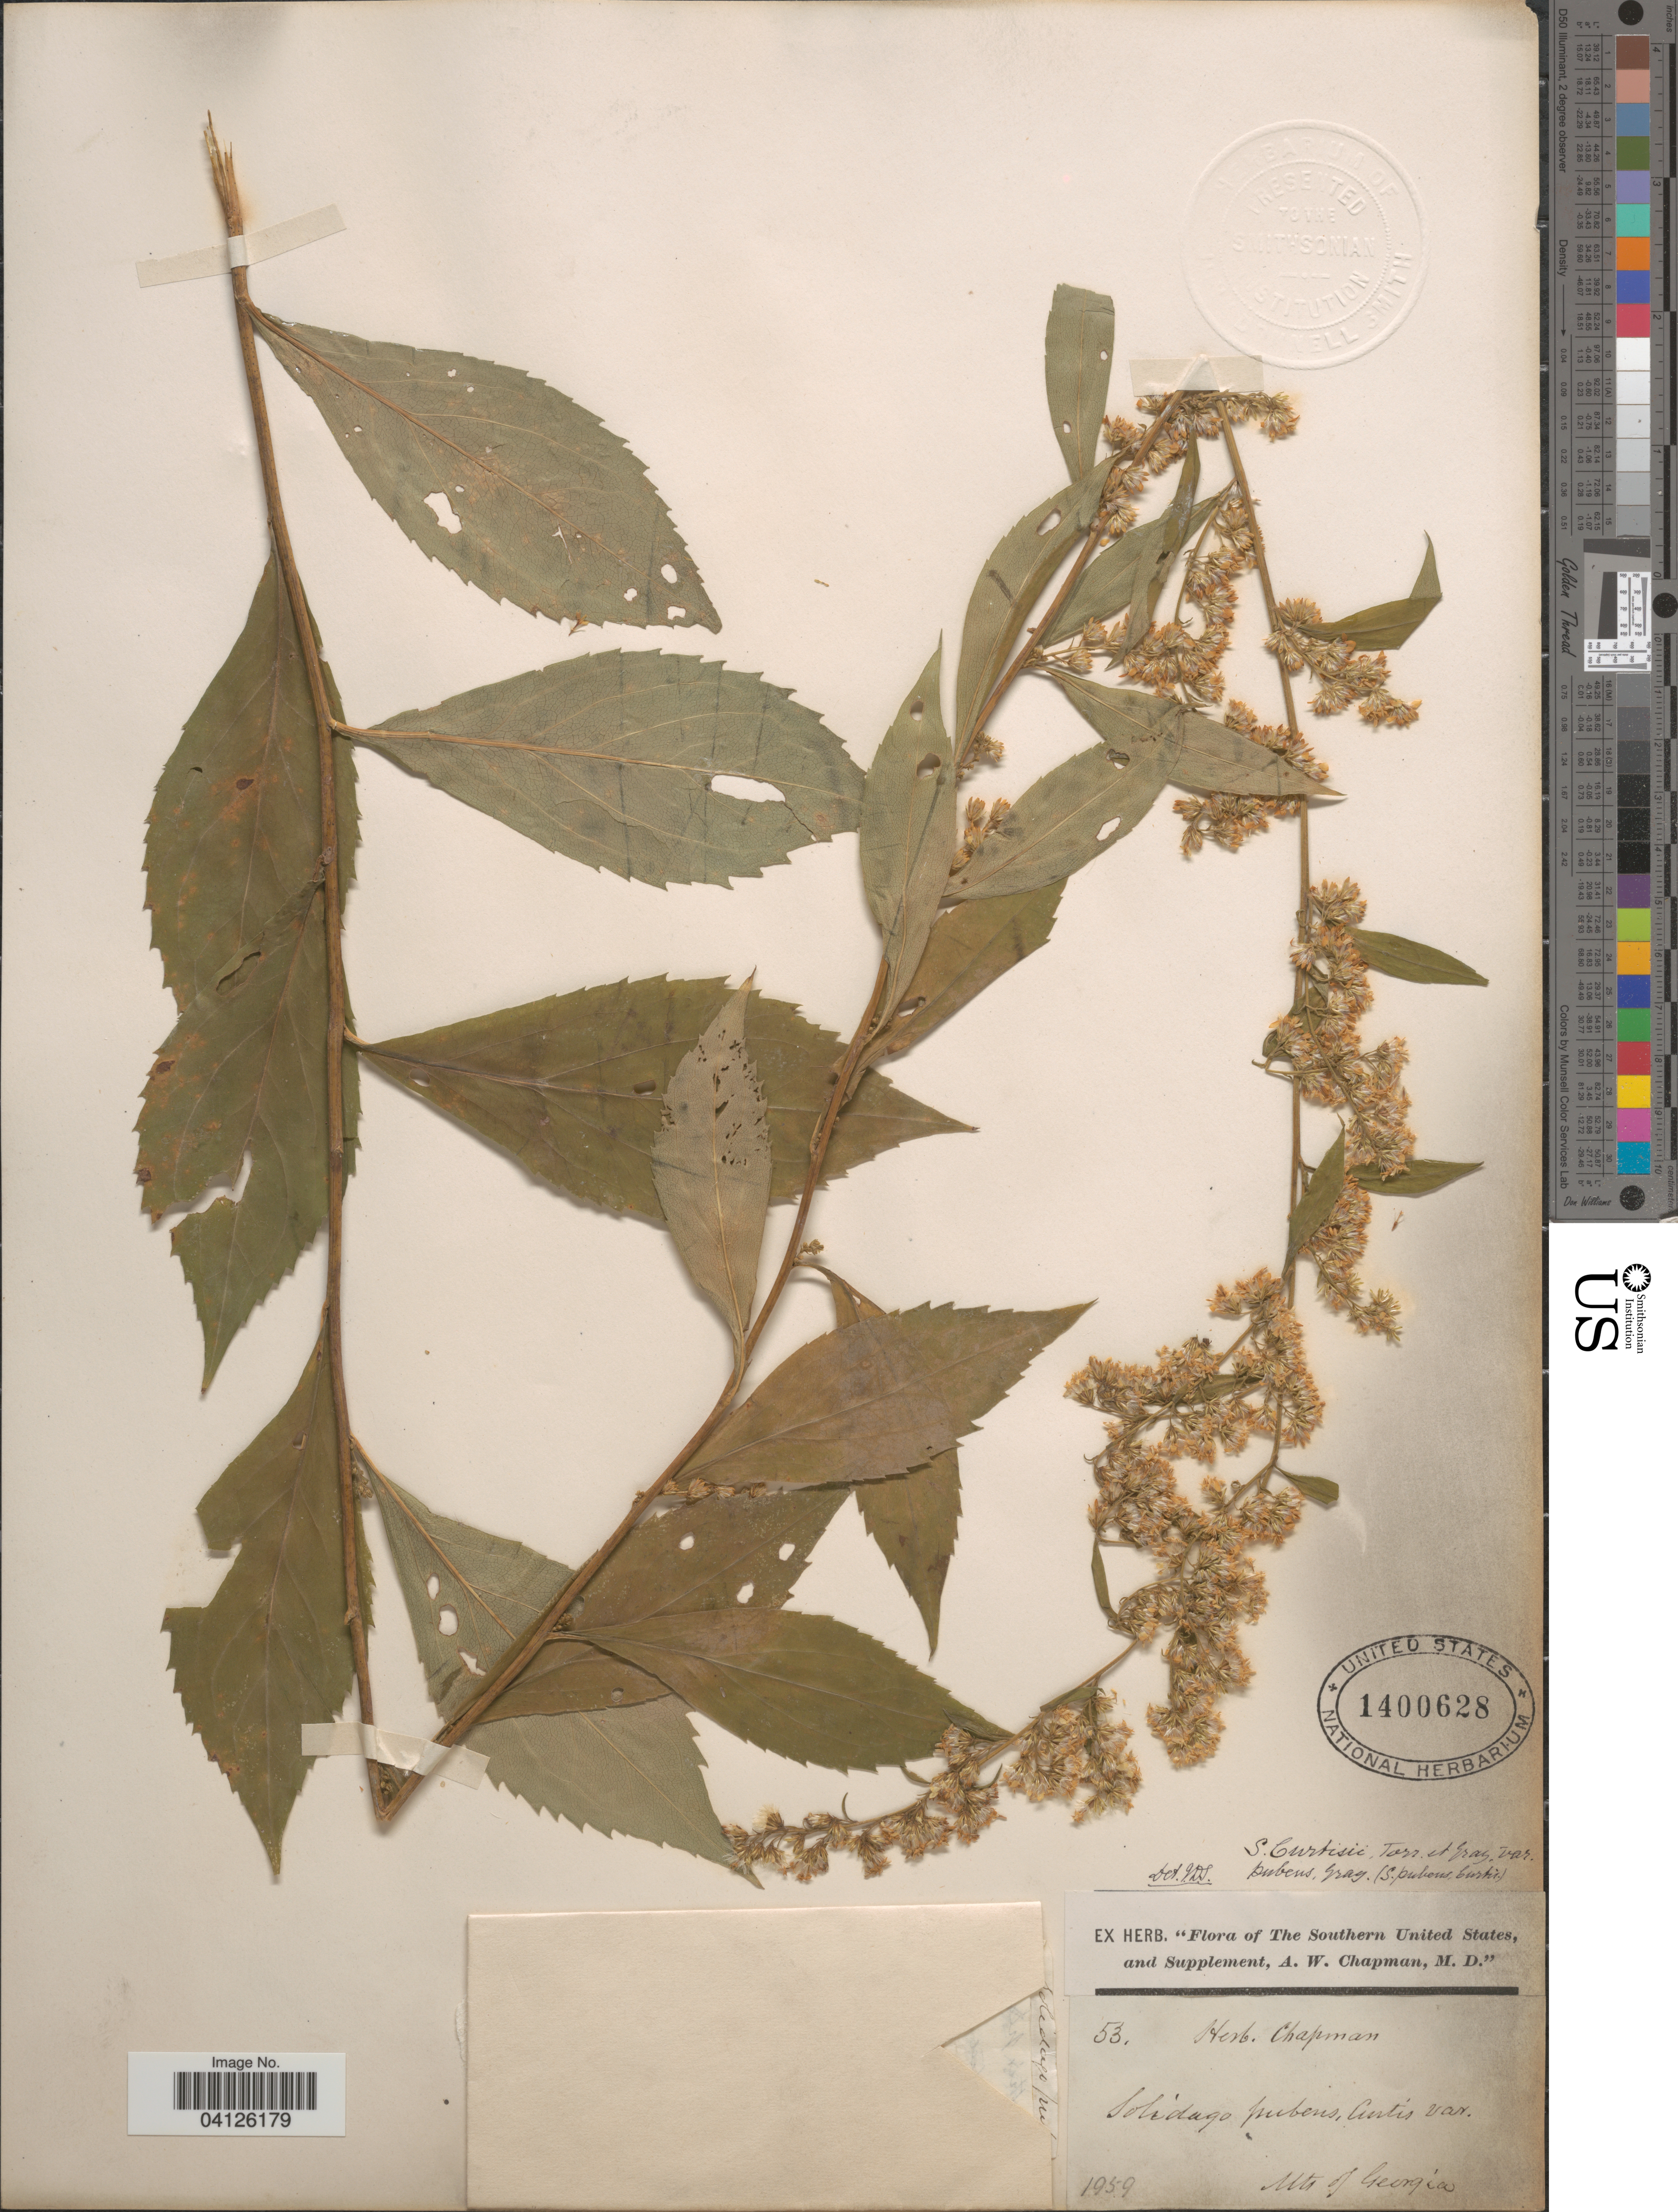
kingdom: Plantae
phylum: Tracheophyta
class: Magnoliopsida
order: Asterales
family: Asteraceae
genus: Solidago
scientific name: Solidago pubens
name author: M.A. Curtis ex Torr. & A. Gray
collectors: ex herb. Chapman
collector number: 53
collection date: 1959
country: United States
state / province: Georgia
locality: The Southern United States, and Supplement. Mts of Georgia.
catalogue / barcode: US 1400628